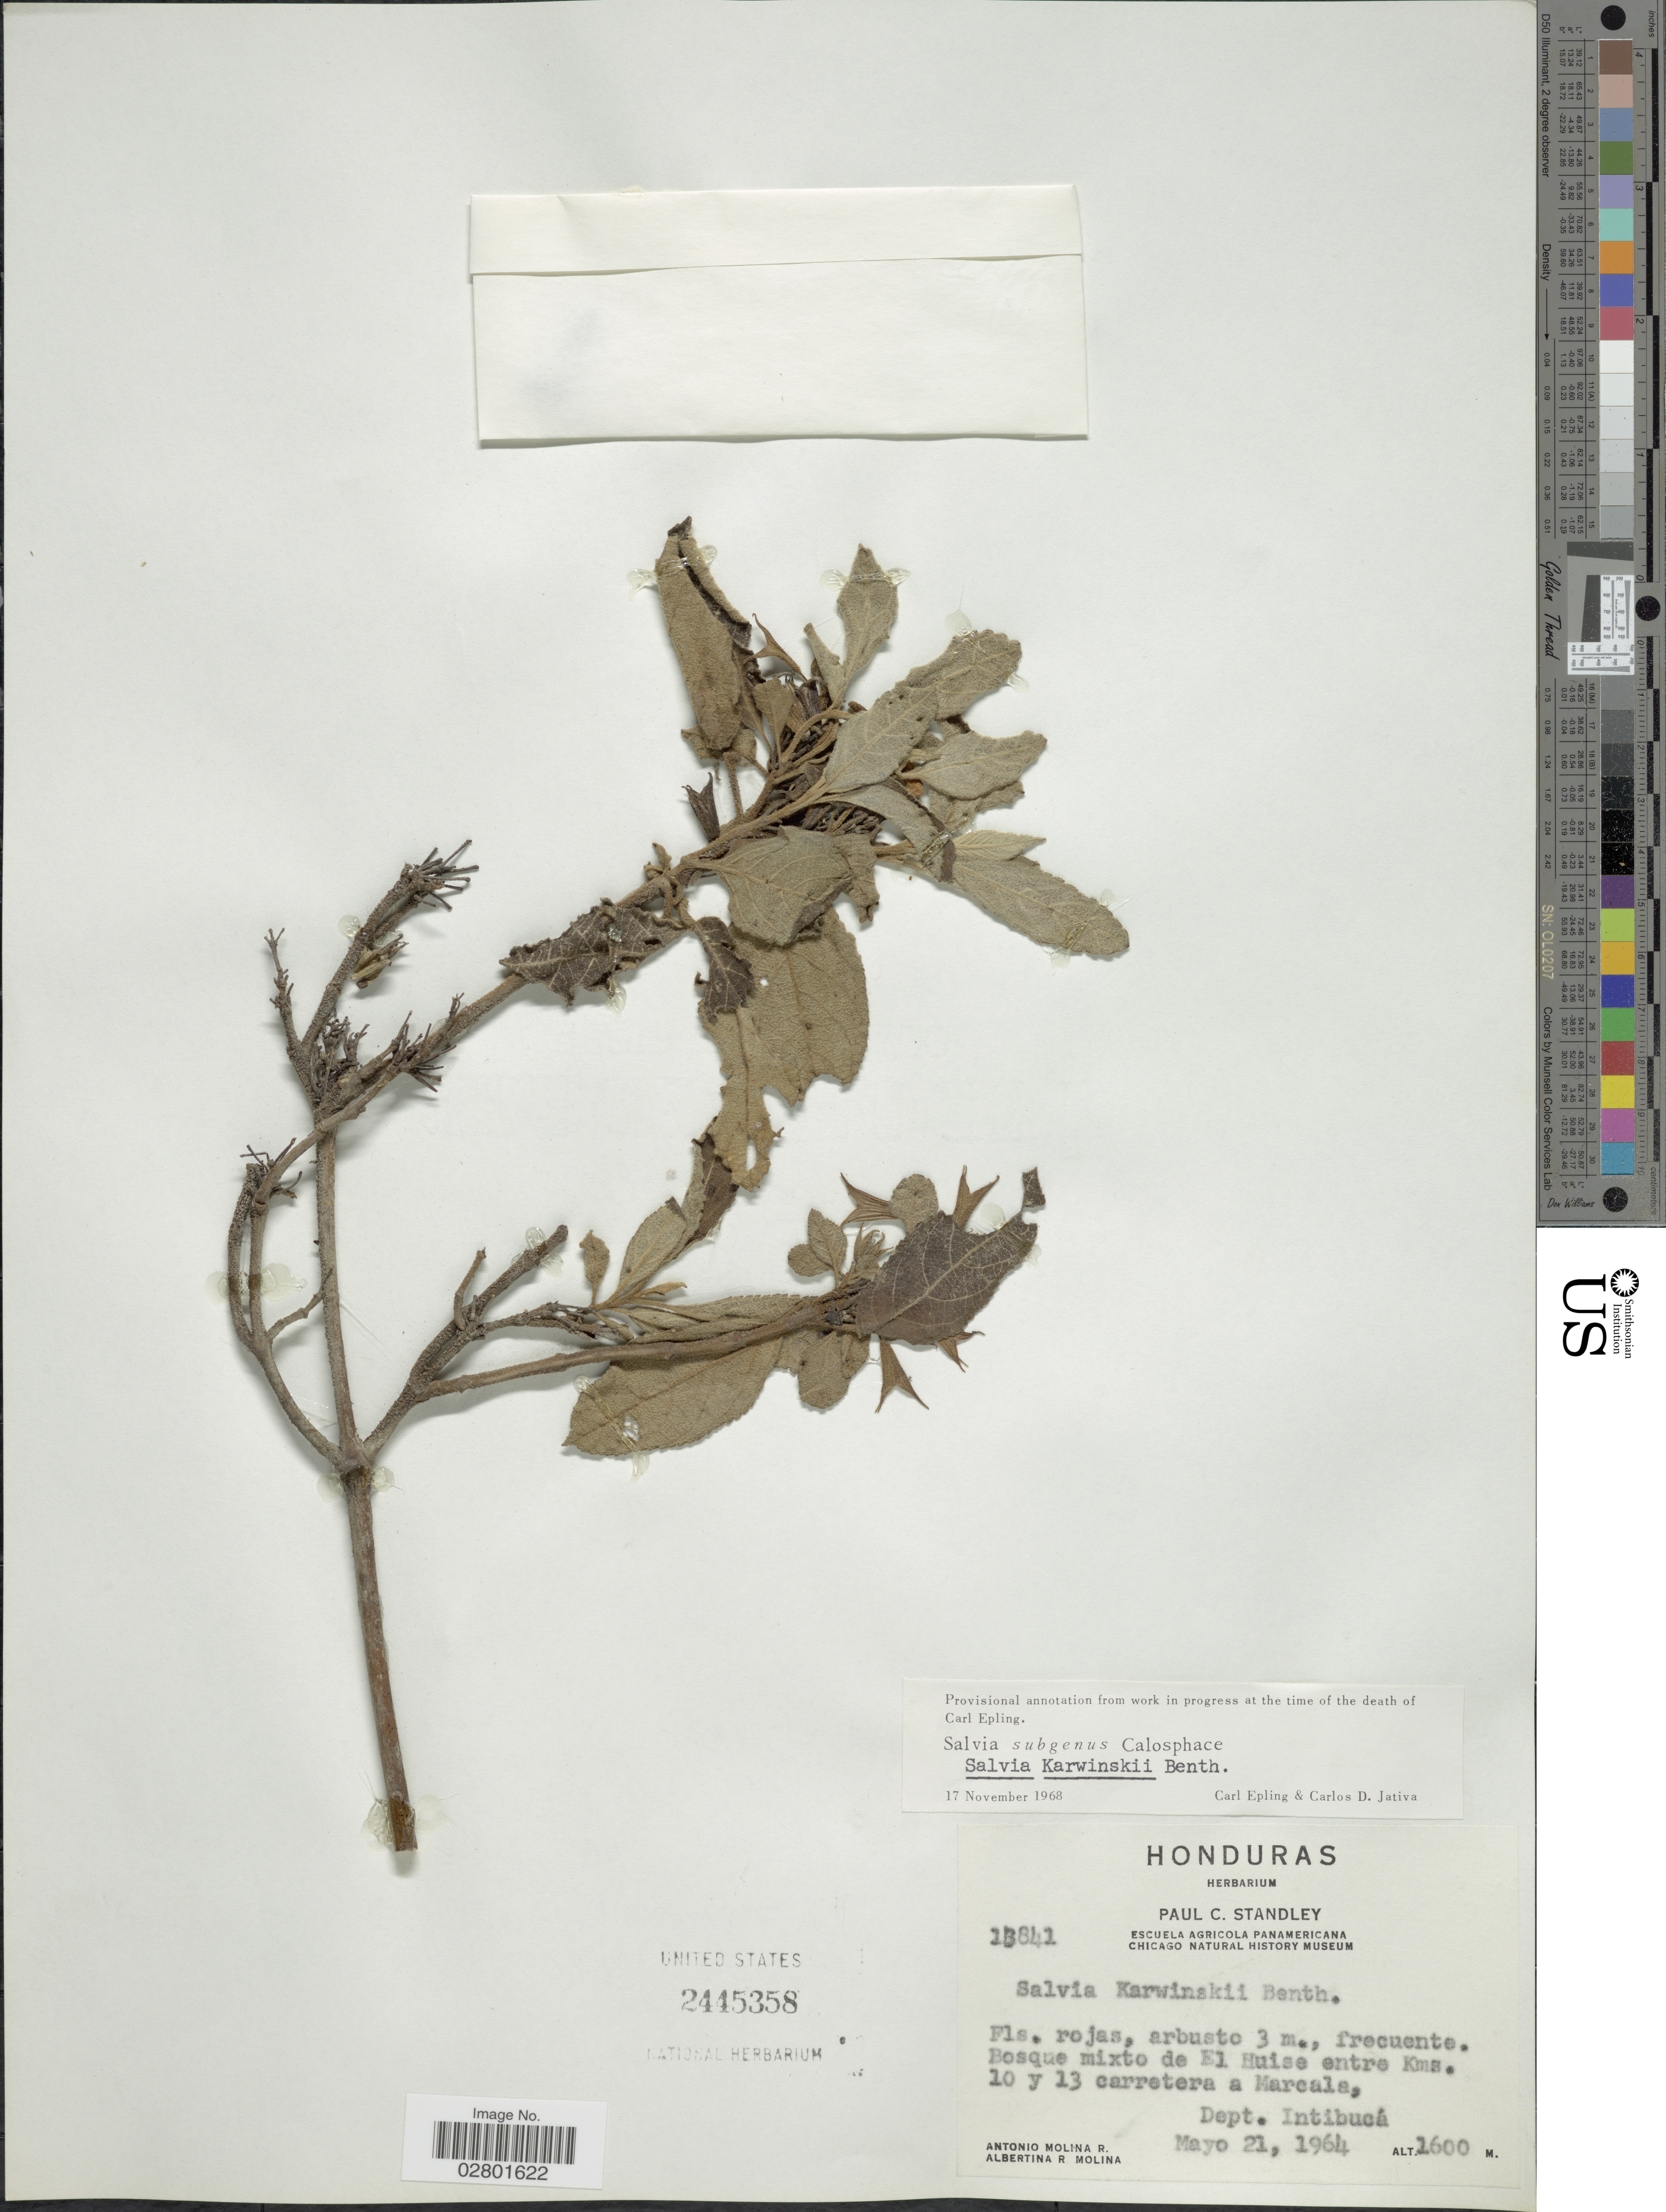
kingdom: Plantae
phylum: Tracheophyta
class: Magnoliopsida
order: Lamiales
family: Lamiaceae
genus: Salvia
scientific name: Salvia karwinskii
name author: Benth.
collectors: A. Molina R. & A. R. Molina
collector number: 13841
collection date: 1964-05-21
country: Honduras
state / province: Intibuca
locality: Bosque mixto de El Huise entre Kms. 10 y 13 carretera a Marcala, Dept. Intibucá.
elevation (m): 1600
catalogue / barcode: US 2445358